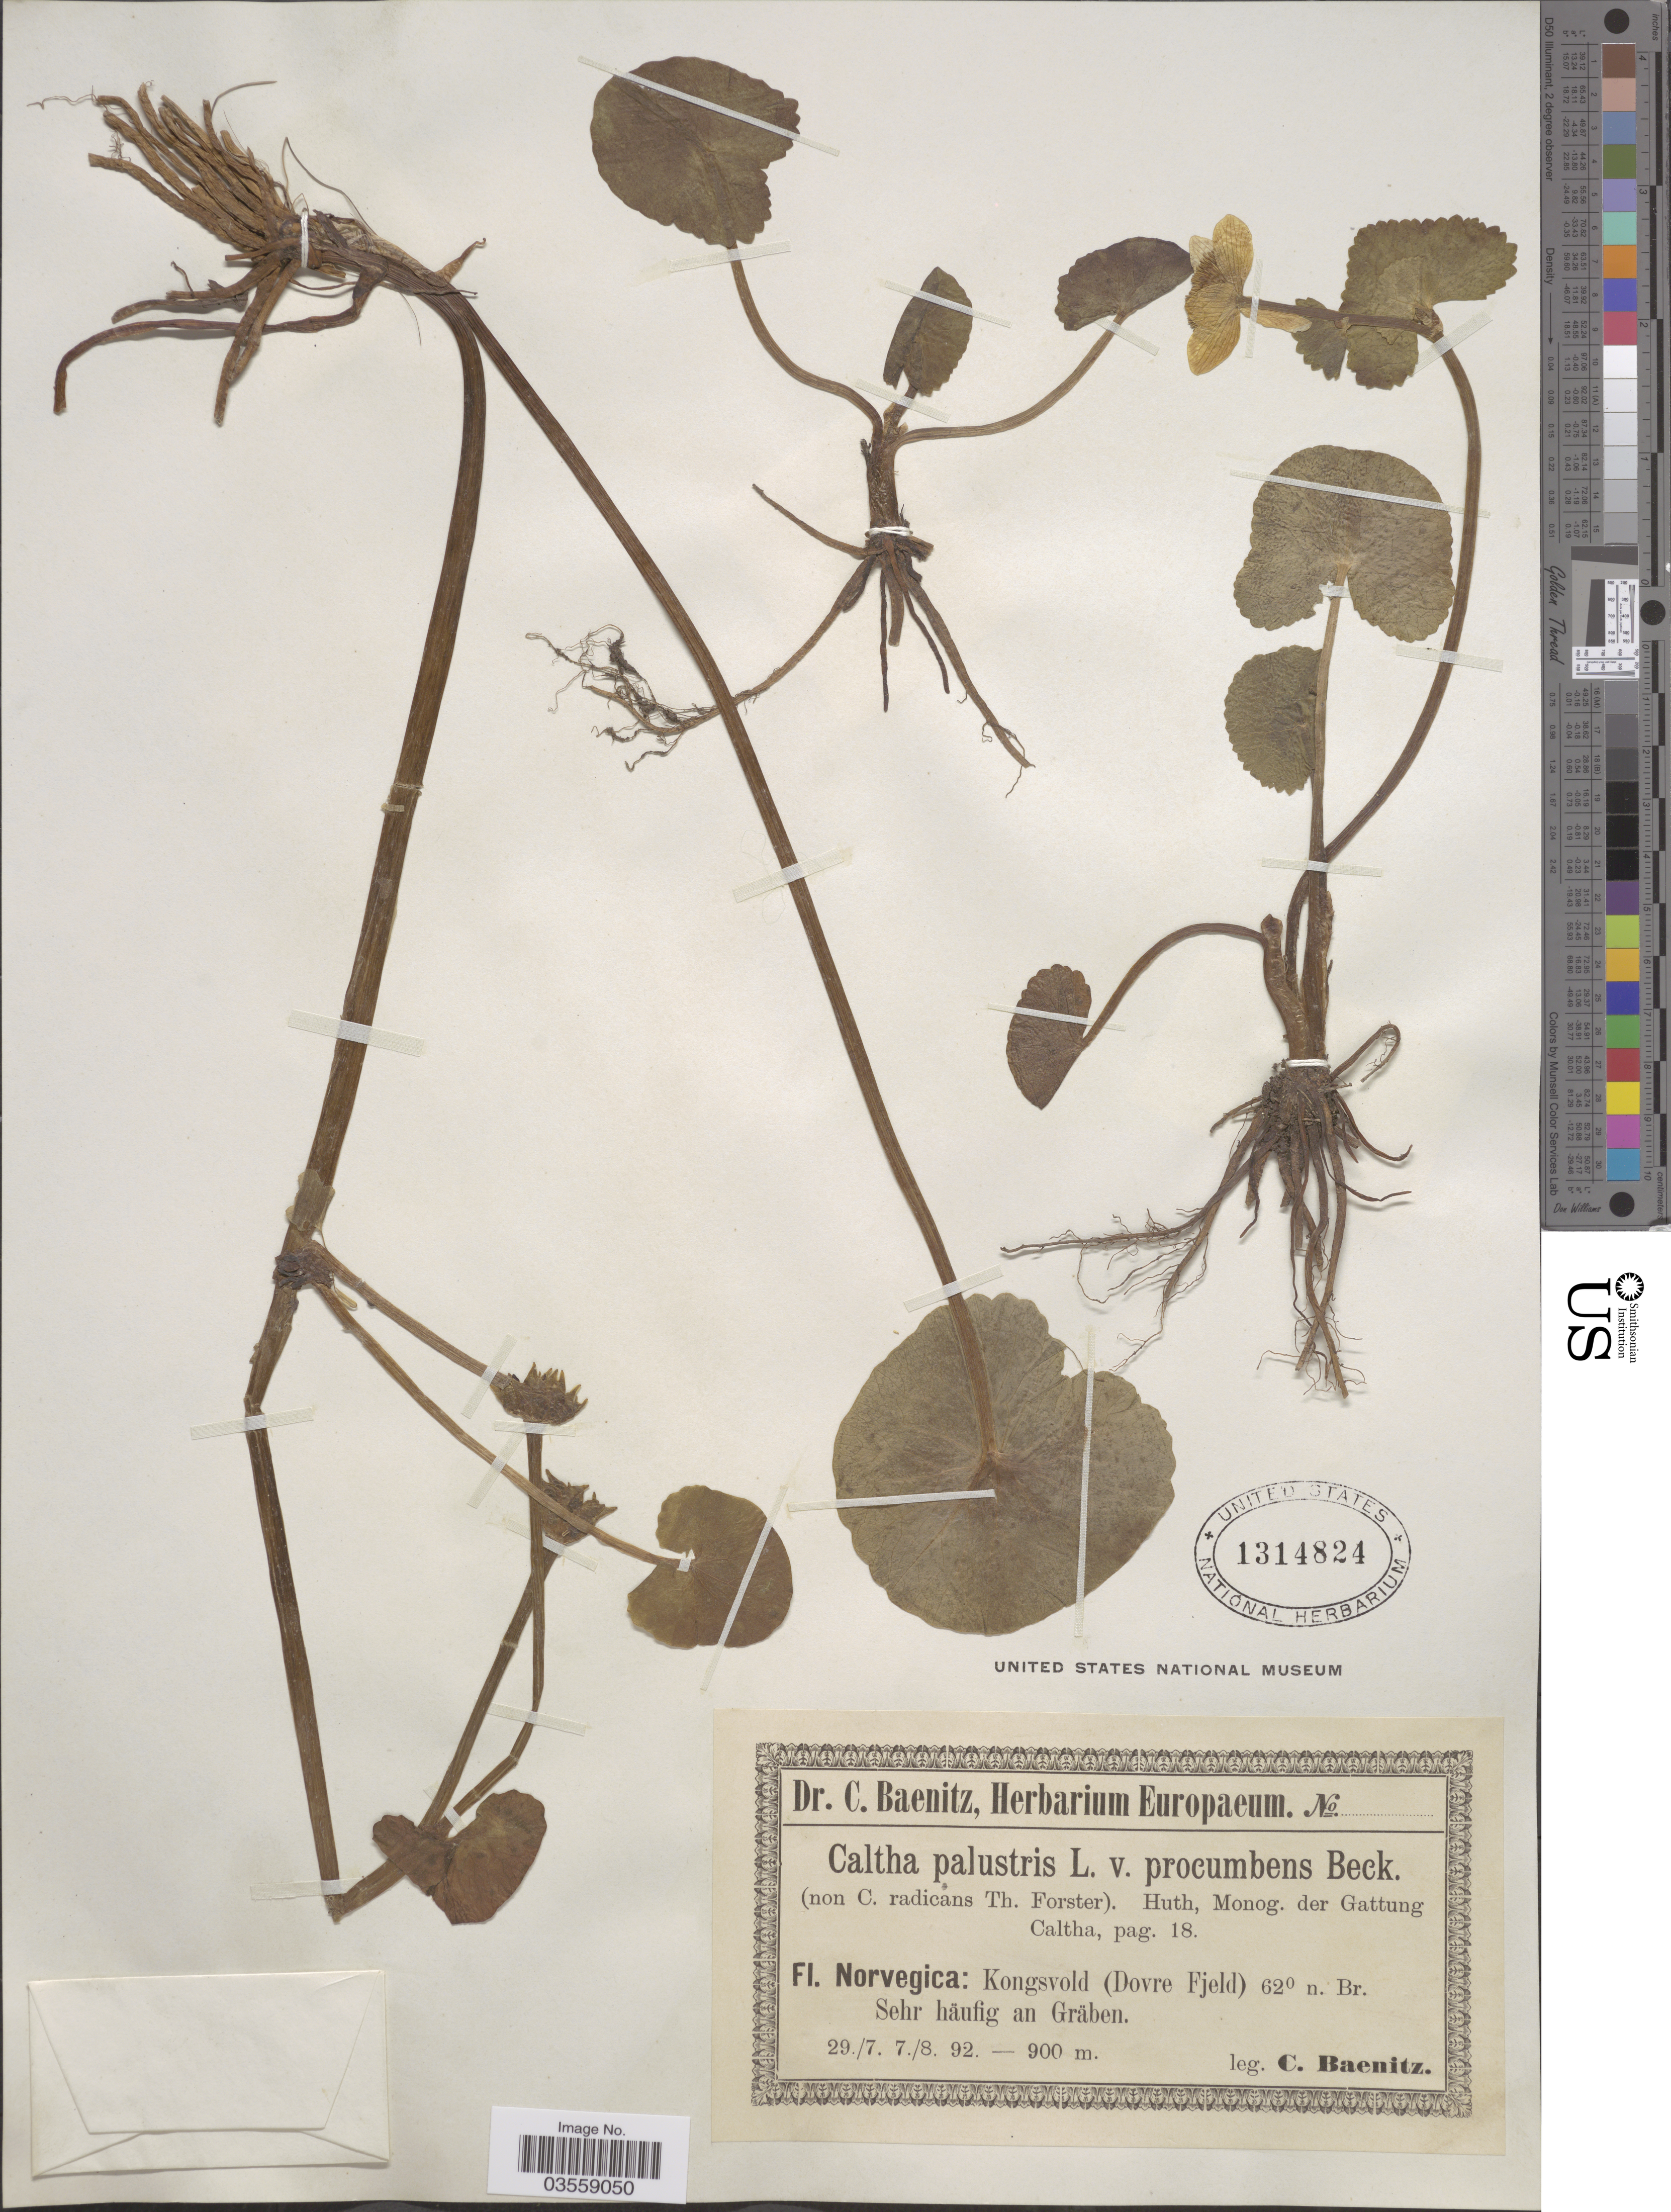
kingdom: Plantae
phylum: Tracheophyta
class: Magnoliopsida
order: Ranunculales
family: Ranunculaceae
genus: Caltha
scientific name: Caltha palustris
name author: L.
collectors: C. G. Baenitz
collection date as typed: Transcribed d/m/y: 29/7/92 to 7/8/92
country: Norway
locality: Norvegica: Kongsvold (Dovre Fjeld) Br. Sehr häufig an Gräben.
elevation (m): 900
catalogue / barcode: US 1314824